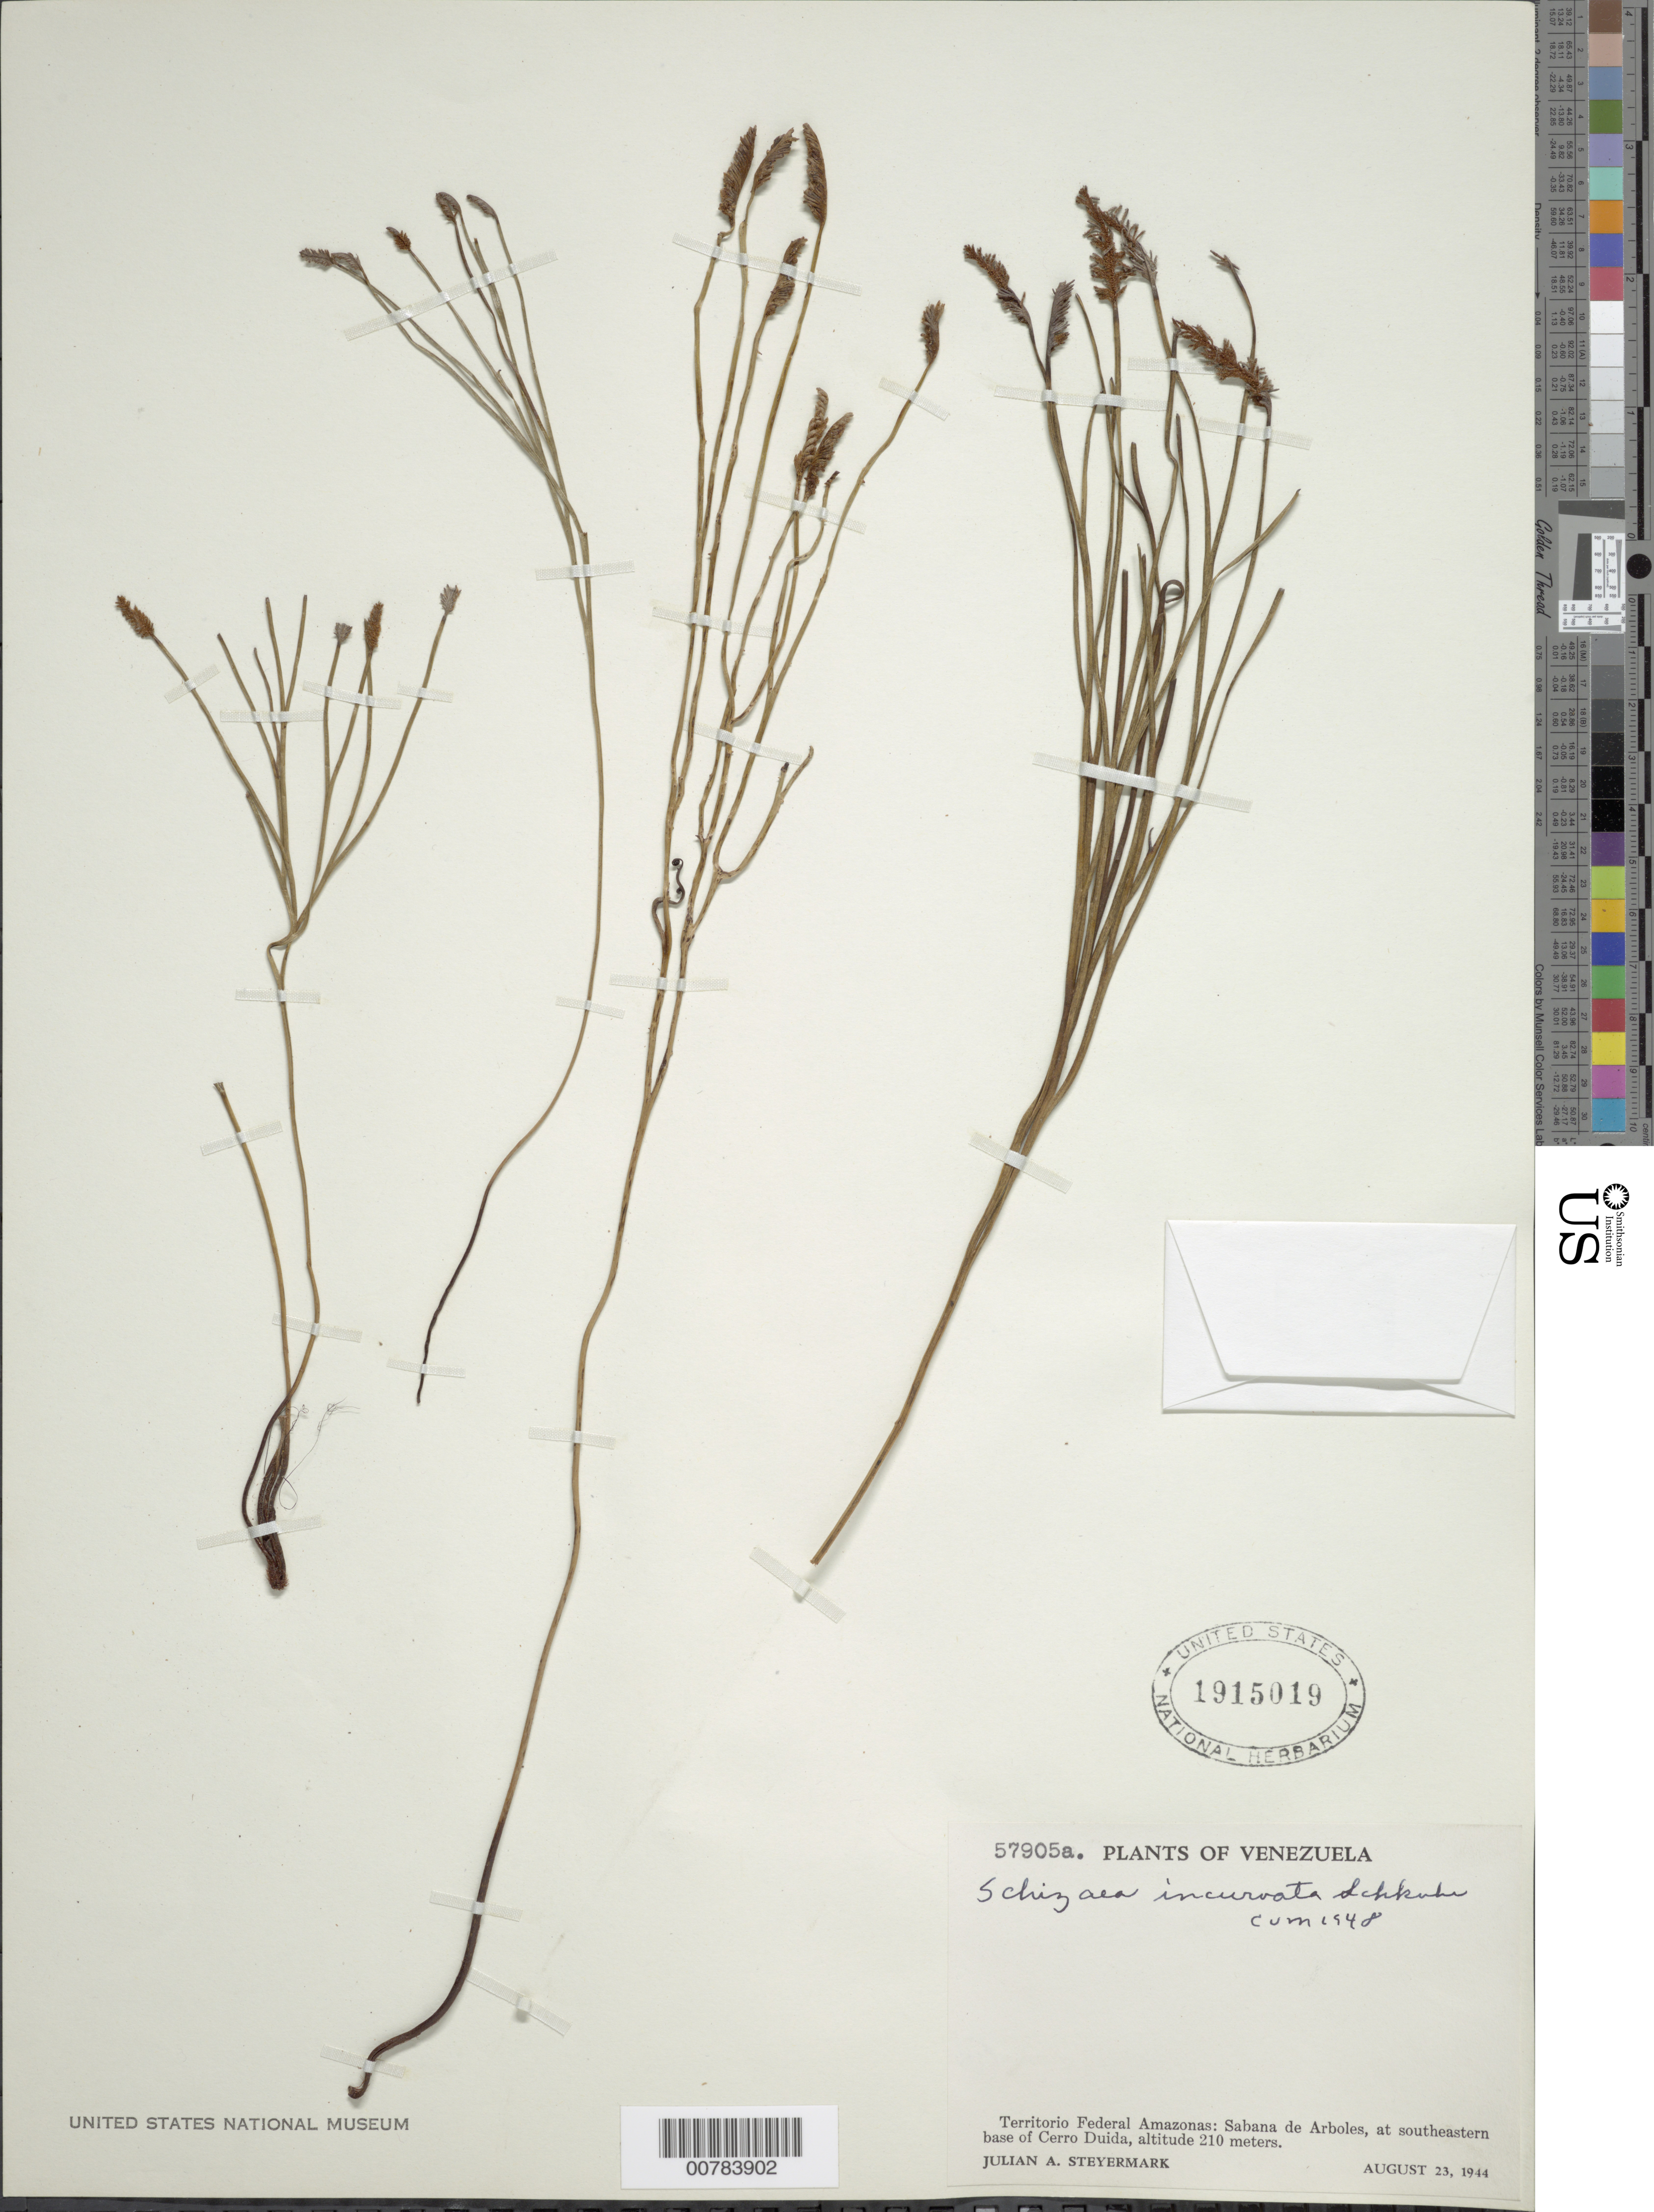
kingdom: Plantae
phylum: Tracheophyta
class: Polypodiopsida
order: Schizaeales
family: Schizaeaceae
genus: Schizaea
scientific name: Schizaea stricta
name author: Lellinger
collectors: J. Steyermark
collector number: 57905 a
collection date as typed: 23-Aug-44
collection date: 1944-08-23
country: Venezuela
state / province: Amazonas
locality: Sabana de Arboles, at SE base of Cerro Duida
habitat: Sabana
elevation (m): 210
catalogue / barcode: US 1915019